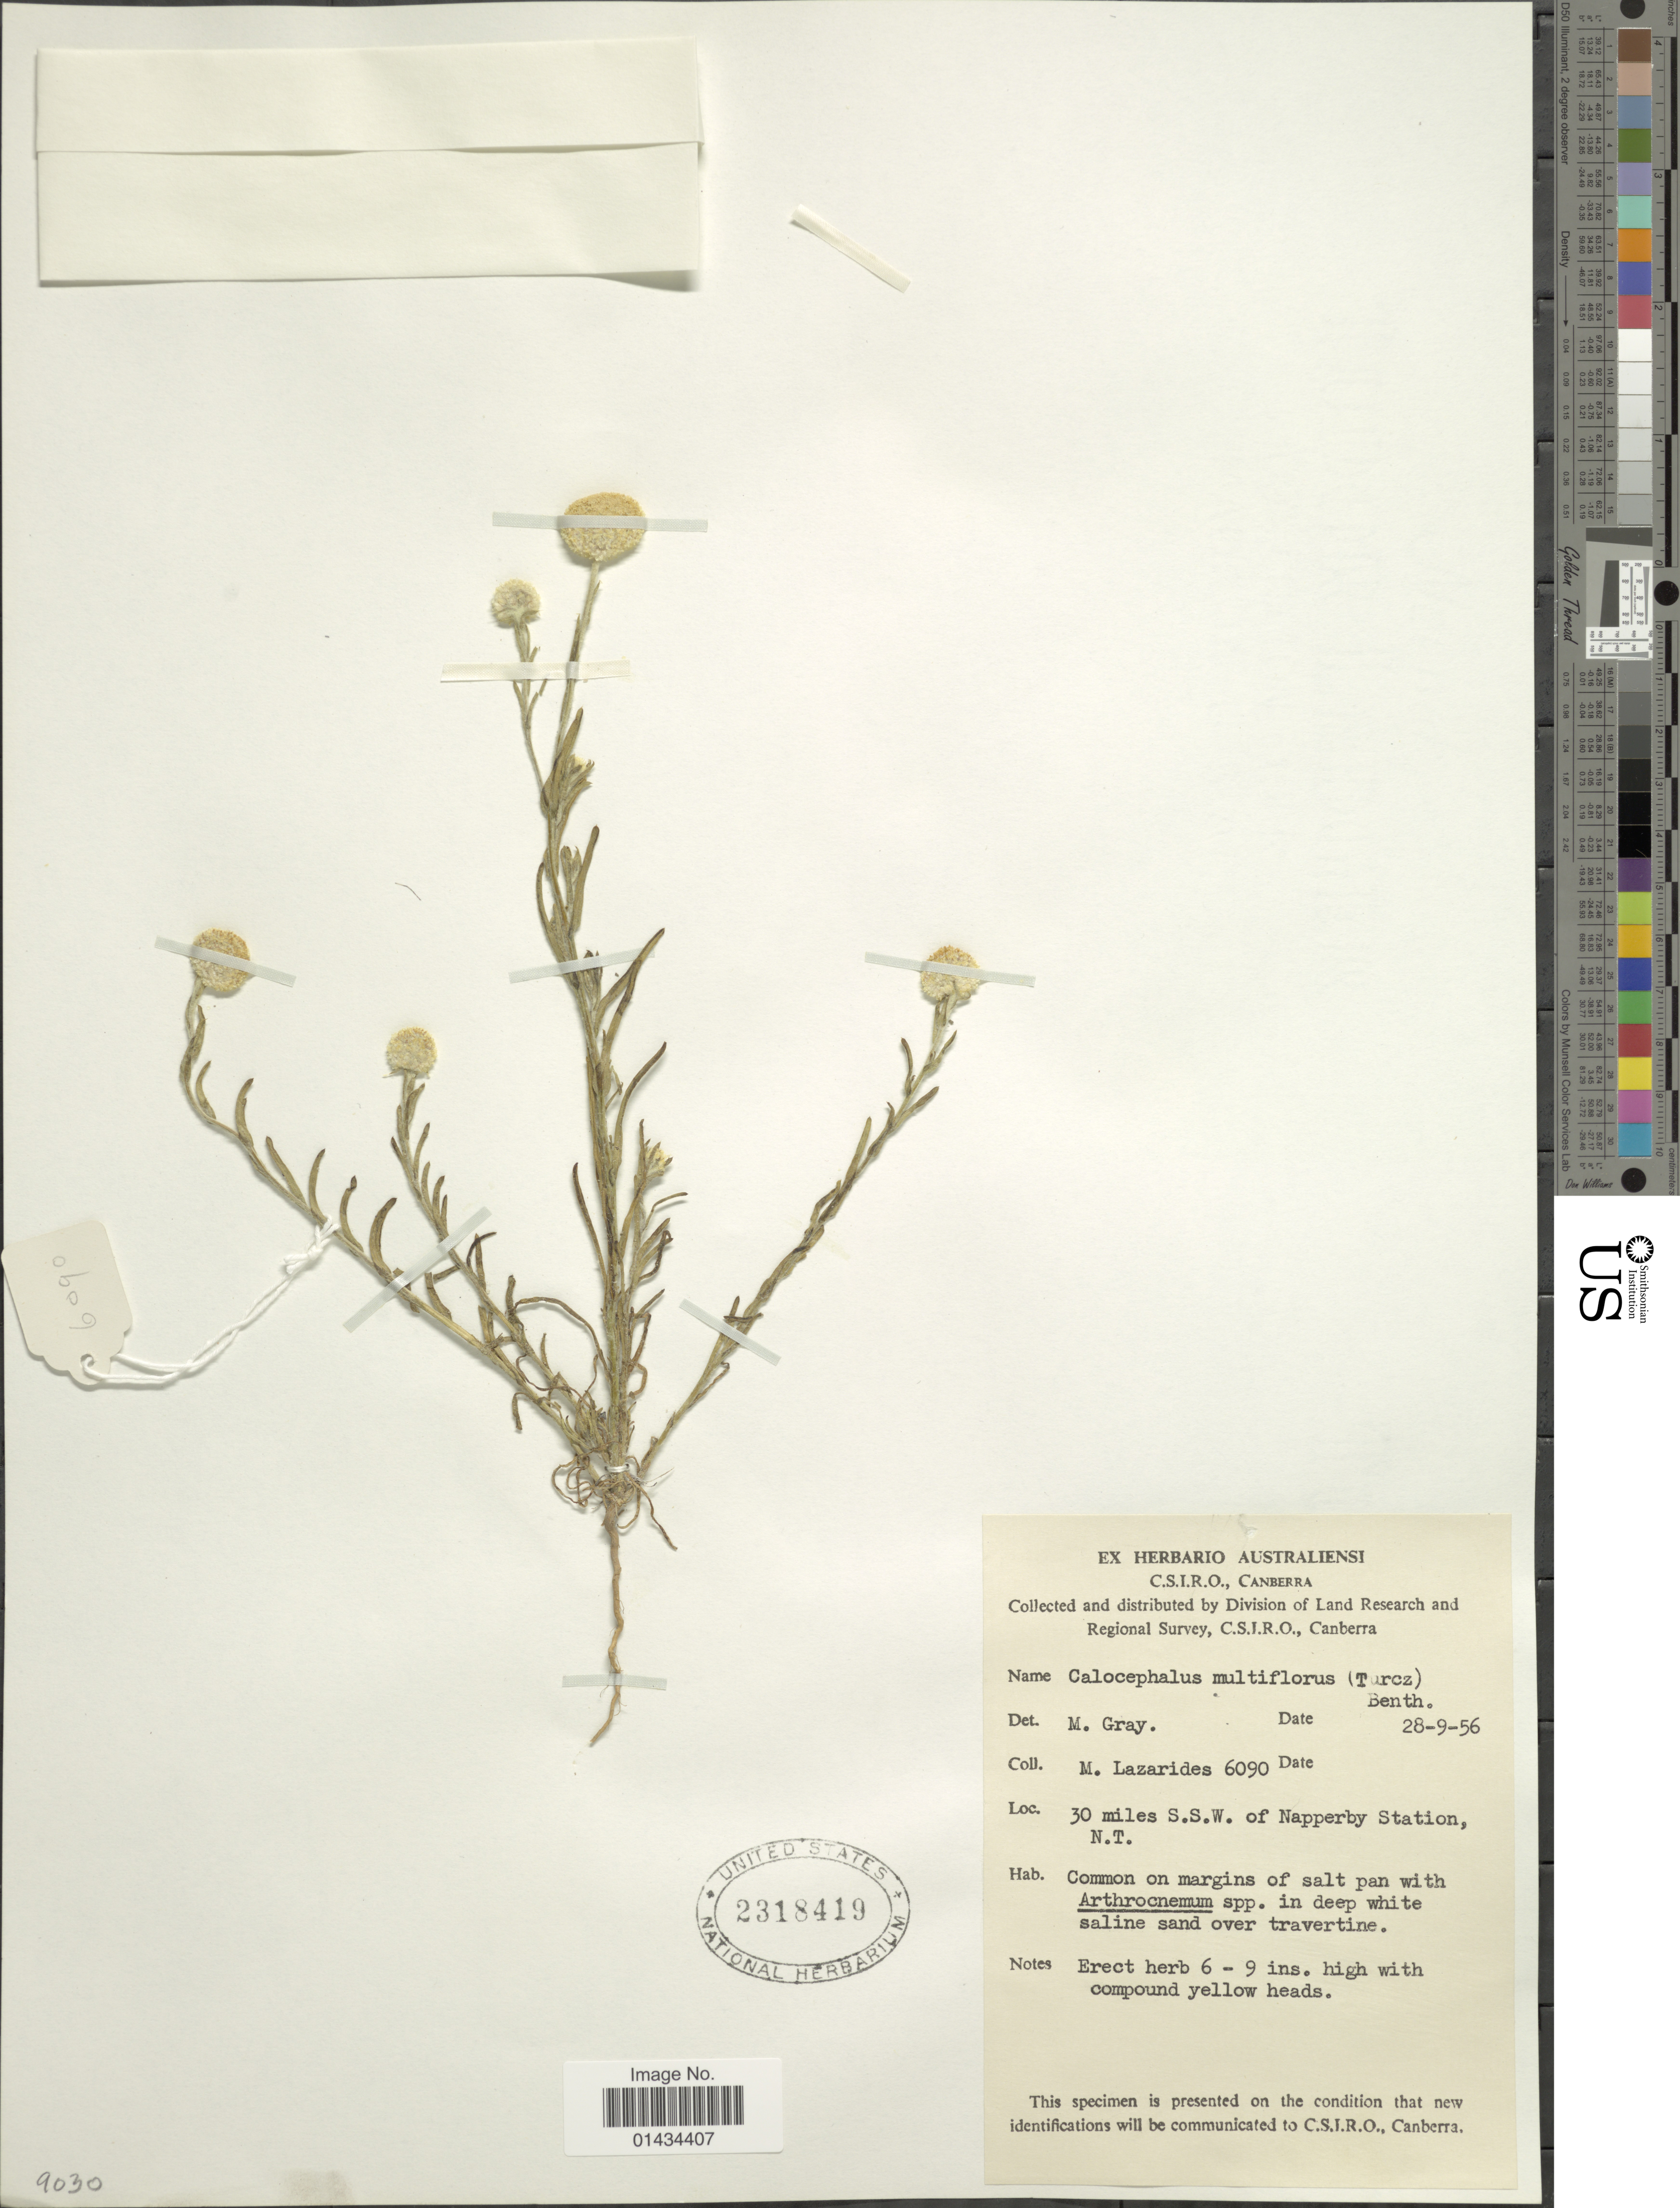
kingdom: Plantae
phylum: Tracheophyta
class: Magnoliopsida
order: Asterales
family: Asteraceae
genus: Calocephalus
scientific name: Calocephalus multiflorus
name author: (Turcz.) Benth.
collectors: M. Lazarides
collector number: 6090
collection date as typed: Transcribed d/m/y: 28/9/56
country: Australia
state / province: Northern Territory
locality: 30 miles S.S.W. of Napperby Station, in deep saline sand over travertine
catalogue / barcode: US 2318419